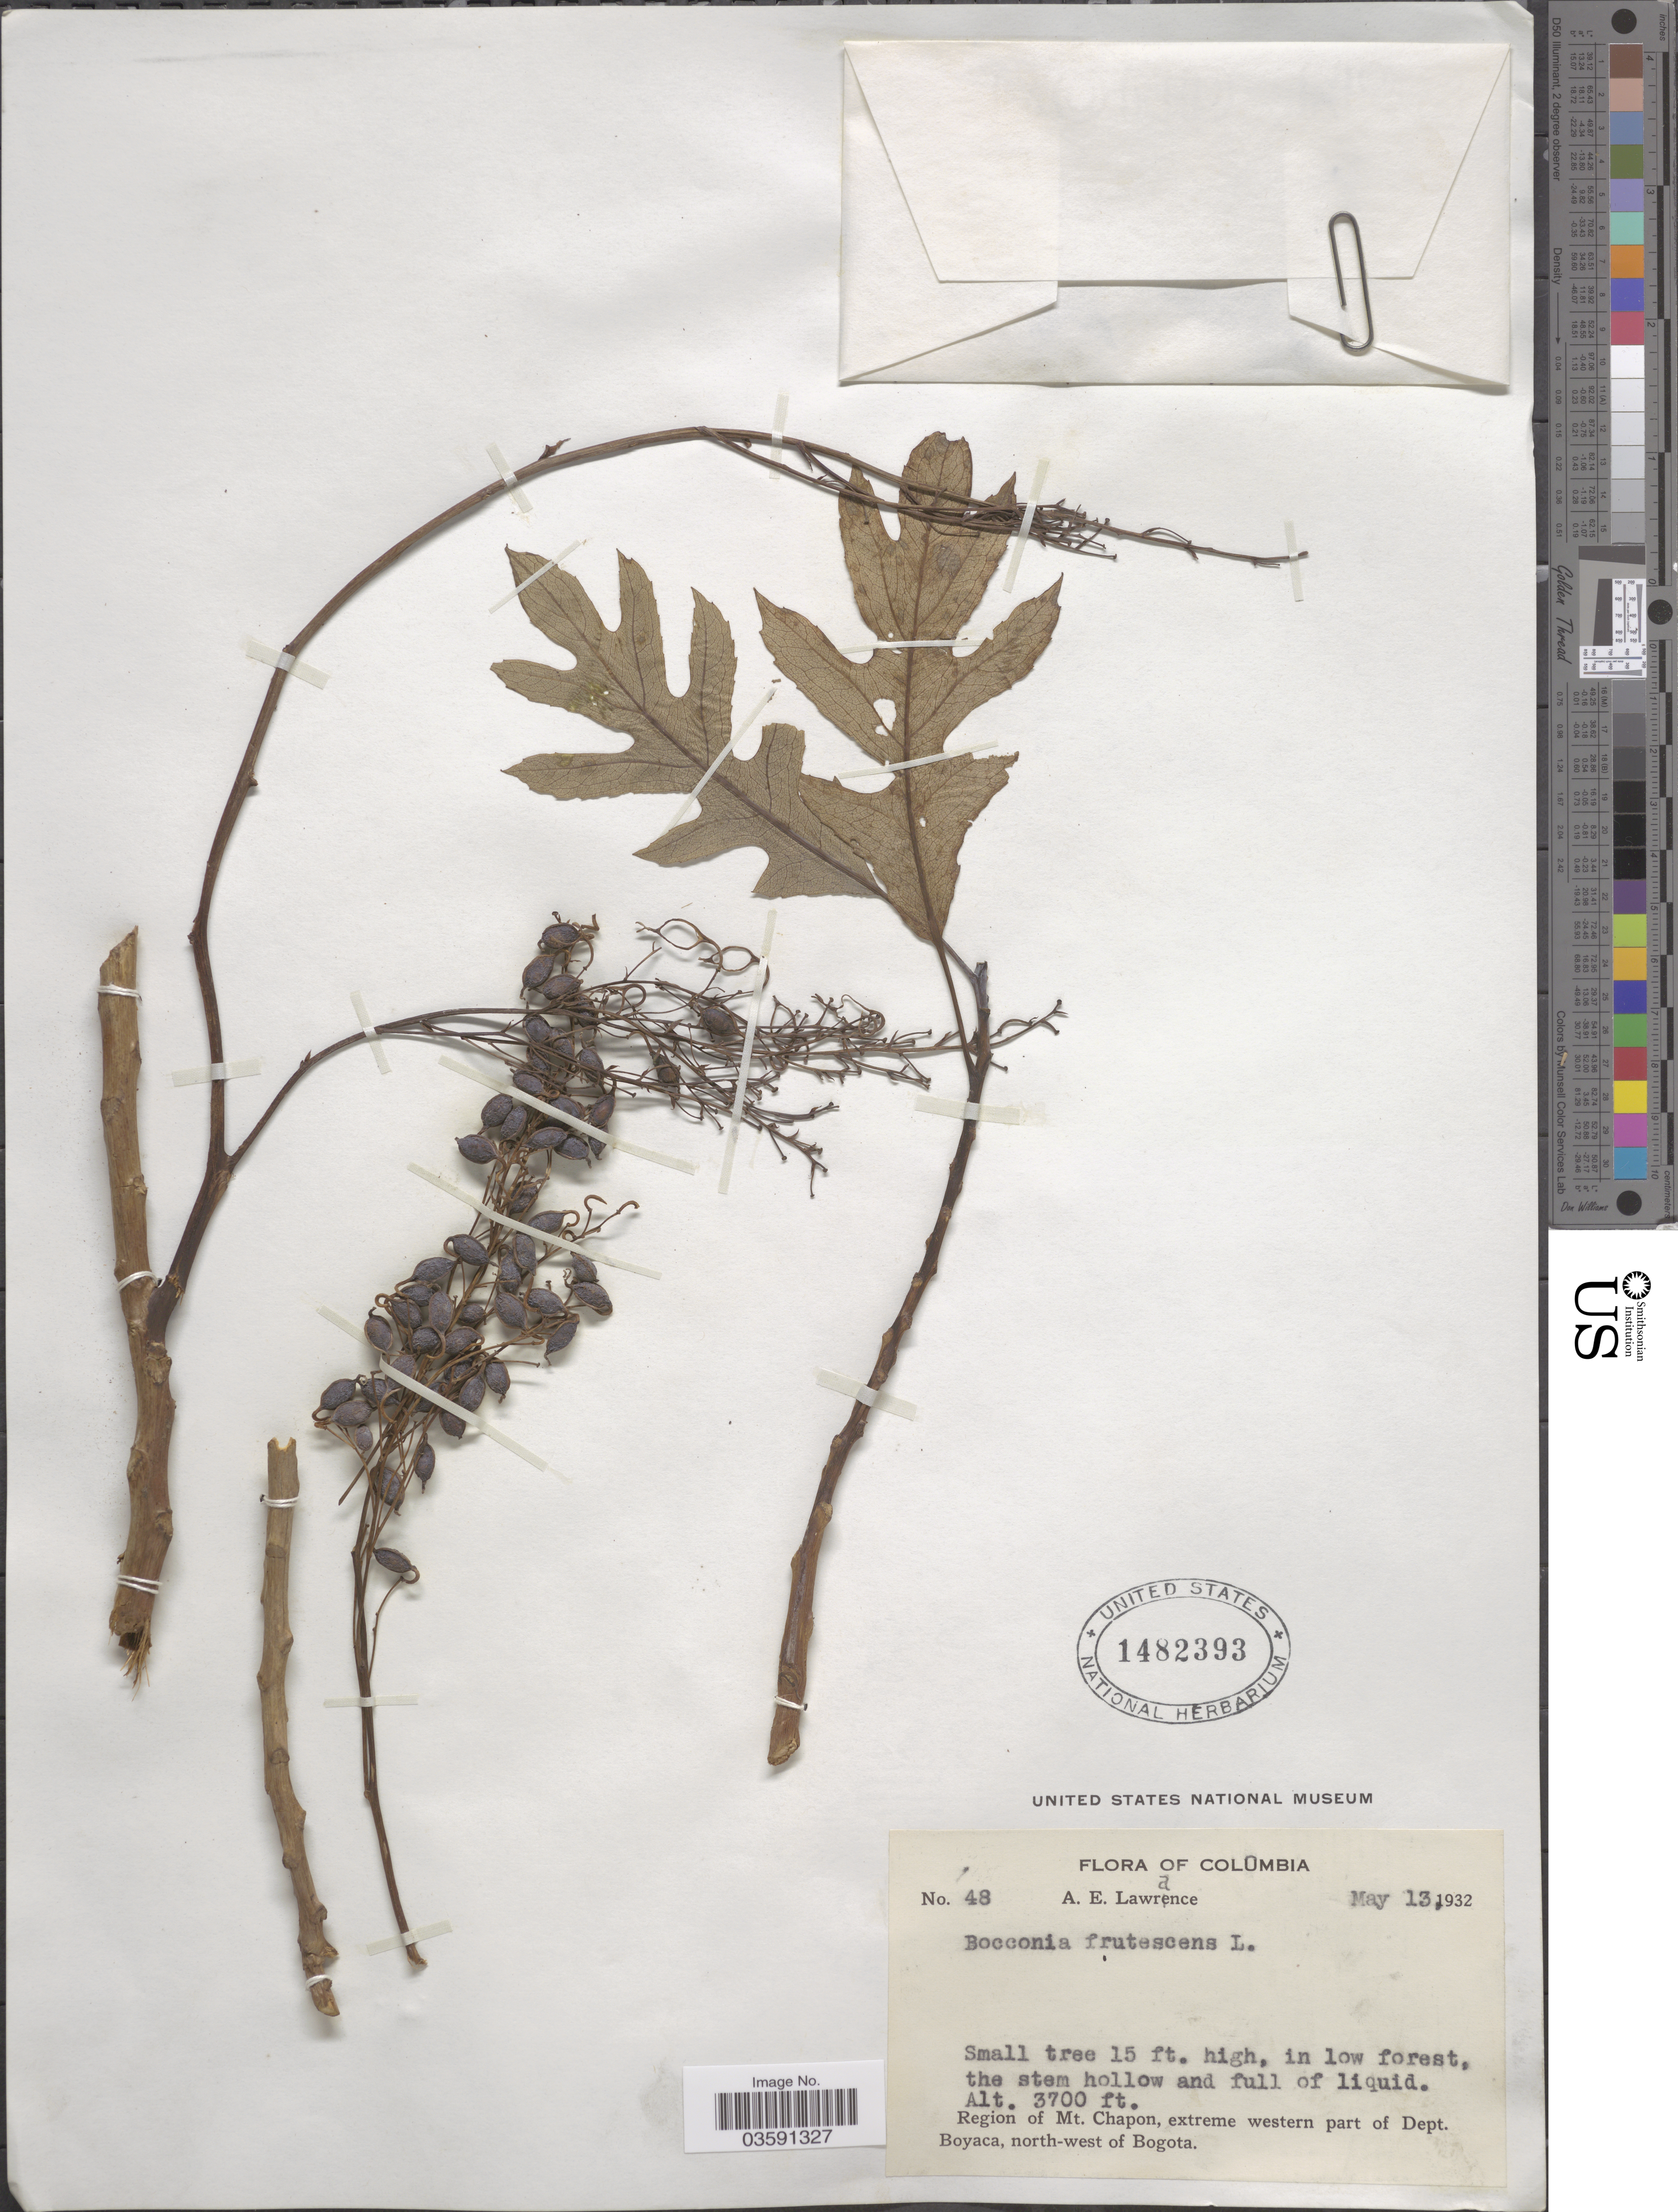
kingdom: Plantae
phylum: Tracheophyta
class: Magnoliopsida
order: Ranunculales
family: Papaveraceae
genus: Bocconia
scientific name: Bocconia integrifolia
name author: Bonpl.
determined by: Strong, Mark T., (BOT), Smithsonian Institution - National Museum of Natural History (UNITED STATES)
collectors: A. Lawrance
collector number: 48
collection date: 1932-05-13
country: Colombia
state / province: Boyacá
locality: Region of Mt. Chapon, extreme western part of Dept. Boyaca, north-west of Bogota.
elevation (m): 1128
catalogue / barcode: US 1482393